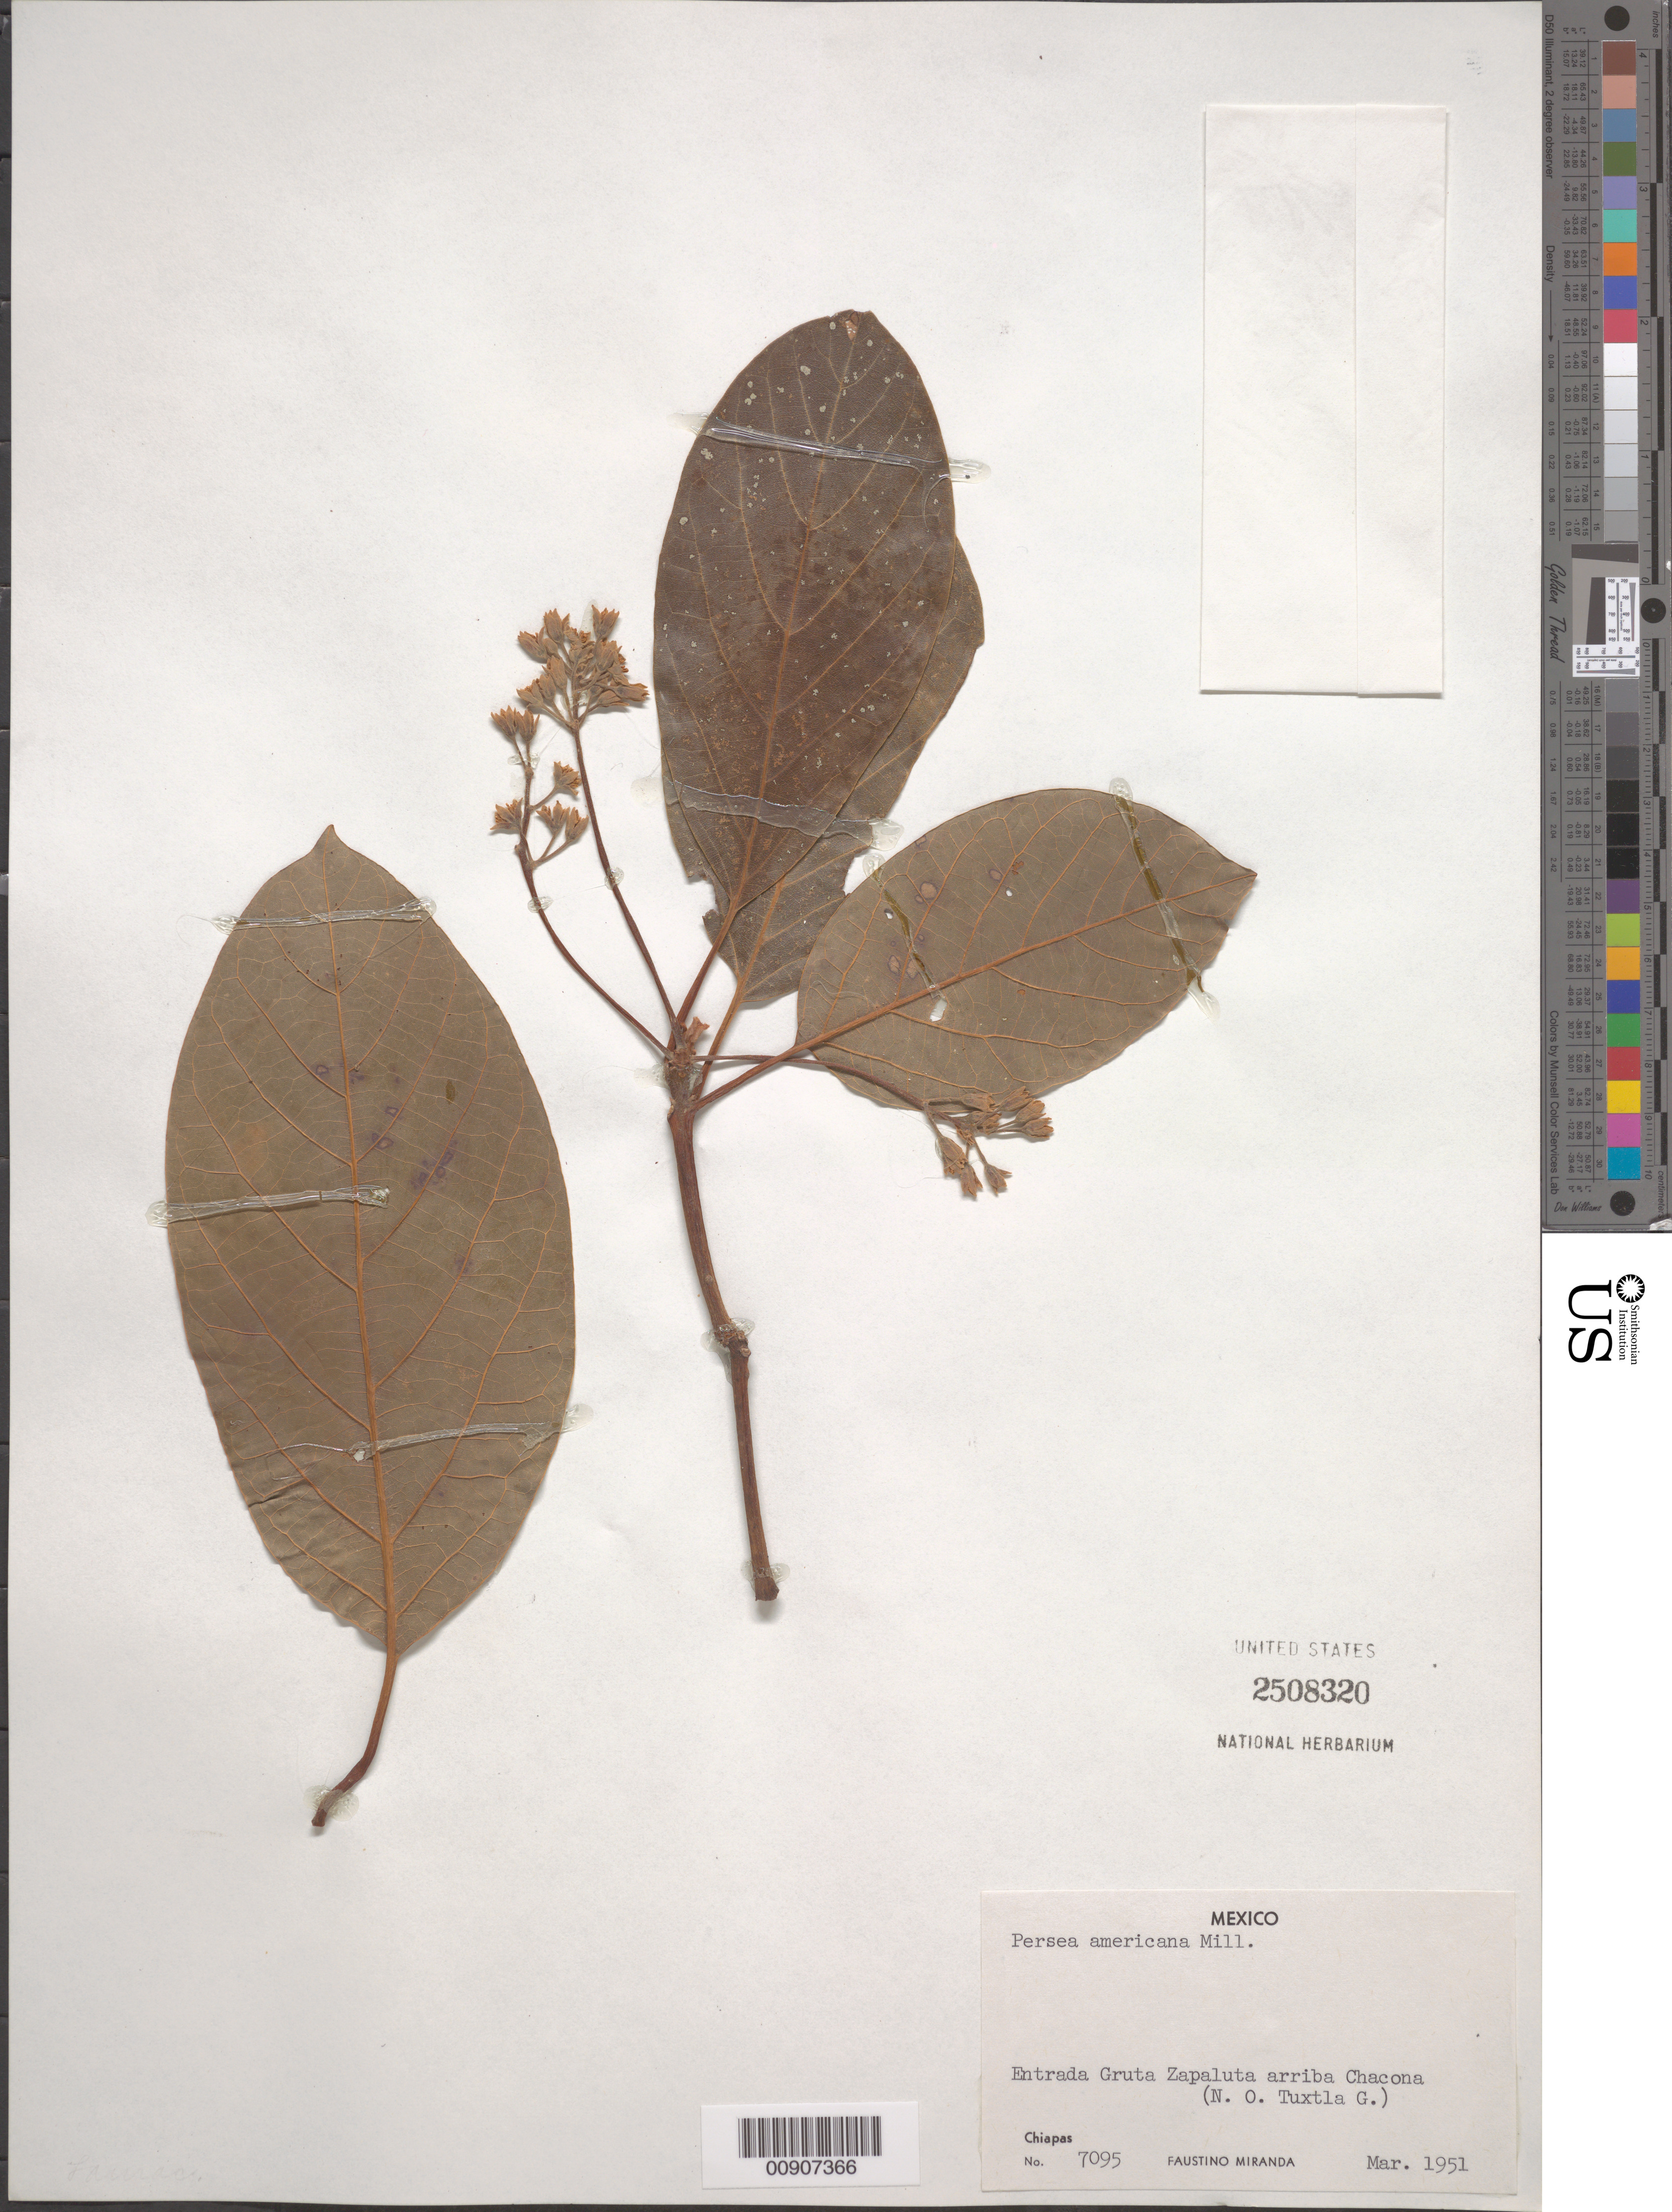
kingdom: Plantae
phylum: Tracheophyta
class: Magnoliopsida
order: Laurales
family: Lauraceae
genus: Persea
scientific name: Persea americana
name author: Mill.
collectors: Miranda G., F.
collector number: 7095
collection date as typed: Mar 1951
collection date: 1951-03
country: Mexico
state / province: Chiapas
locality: Chiapas: Entrada Gruta Zapaluta arriba Chacona (N.O. Tuxtla G.)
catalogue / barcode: US 2508320